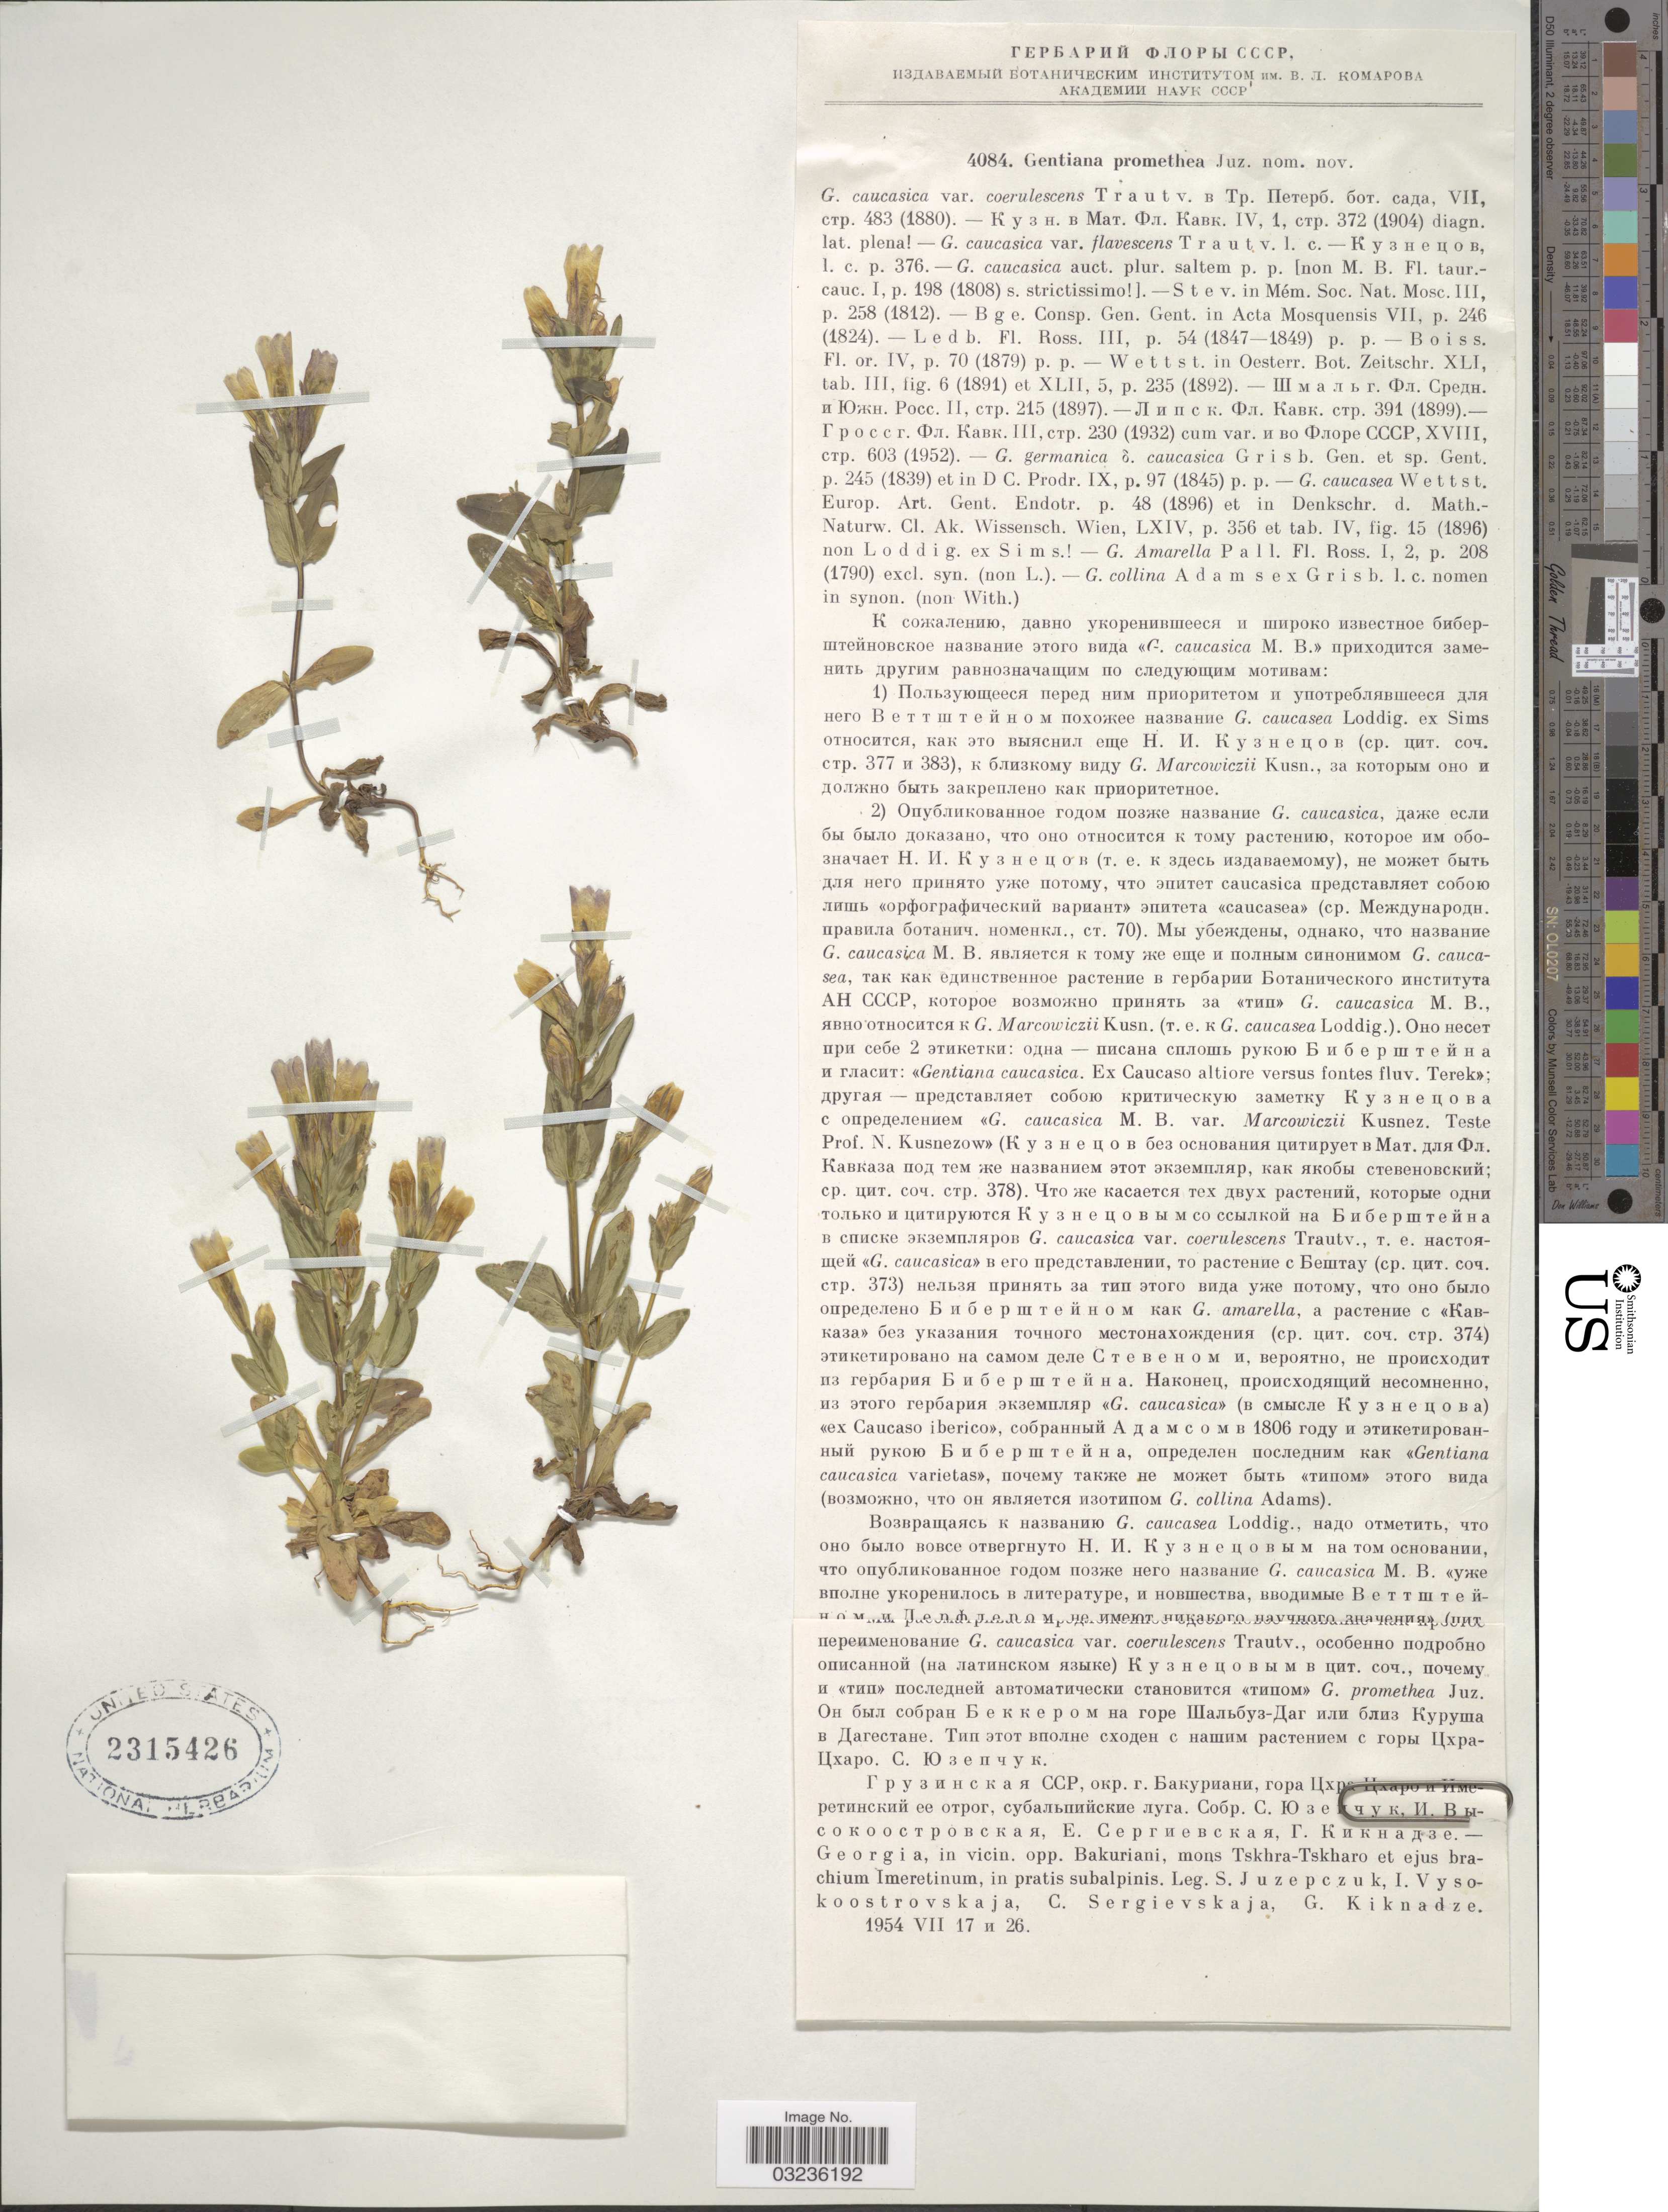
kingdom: Plantae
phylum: Tracheophyta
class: Magnoliopsida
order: Gentianales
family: Gentianaceae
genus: Gentiana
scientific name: Gentiana promethea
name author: Juz.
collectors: S. V. Juzepczuk, I. Vysokoostrovskaja, C. Sergievskaja & G. Kiknadze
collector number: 4084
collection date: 1954-07-17/1954-07-26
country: Georgia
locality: Georgia, in vicin. opp. Bakuriani, mons Tskhra-Tskharo et ejus brachium Imeretinum, in pratis subalpinis.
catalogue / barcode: US 2315426